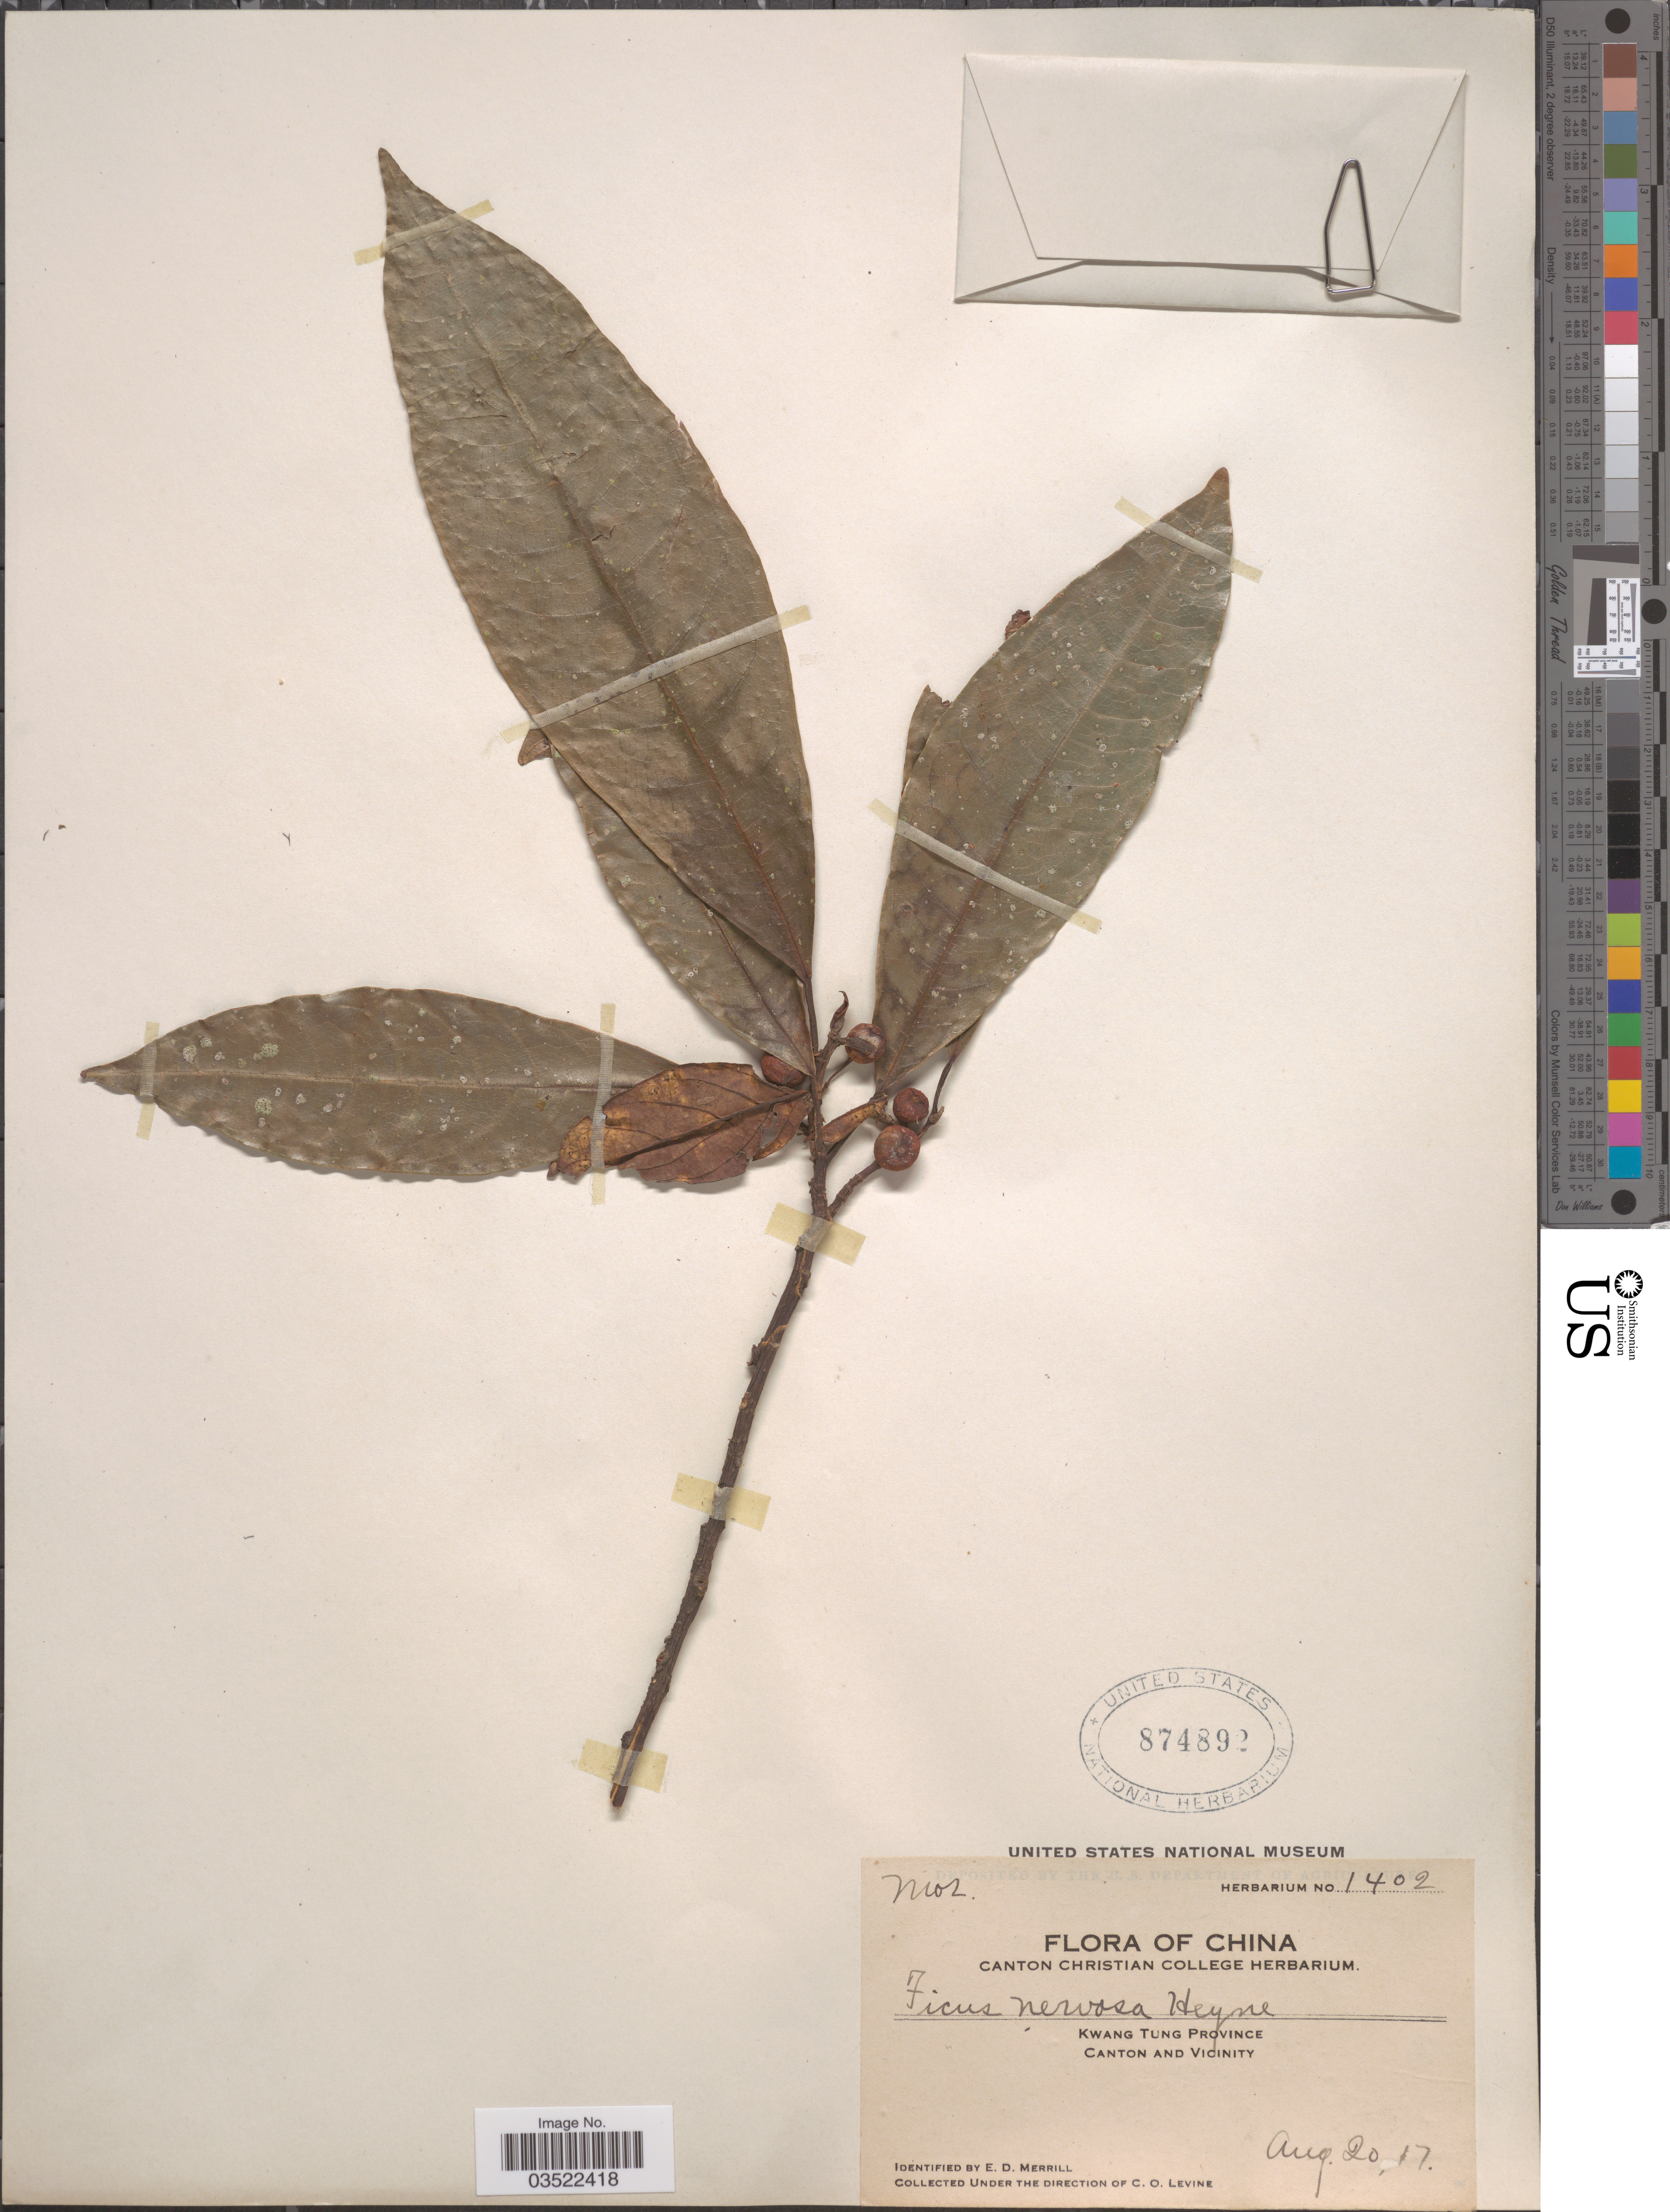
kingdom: Plantae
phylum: Tracheophyta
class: Magnoliopsida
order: Rosales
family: Moraceae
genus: Ficus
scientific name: Ficus nervosa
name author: B. Heyne & Roth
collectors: C. O. Levine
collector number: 1402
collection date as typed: Transcribed d/m/y: 20/8/17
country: China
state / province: Guangdong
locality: Kwang Tung Province. Canton and Vicinity.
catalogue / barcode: US 874892